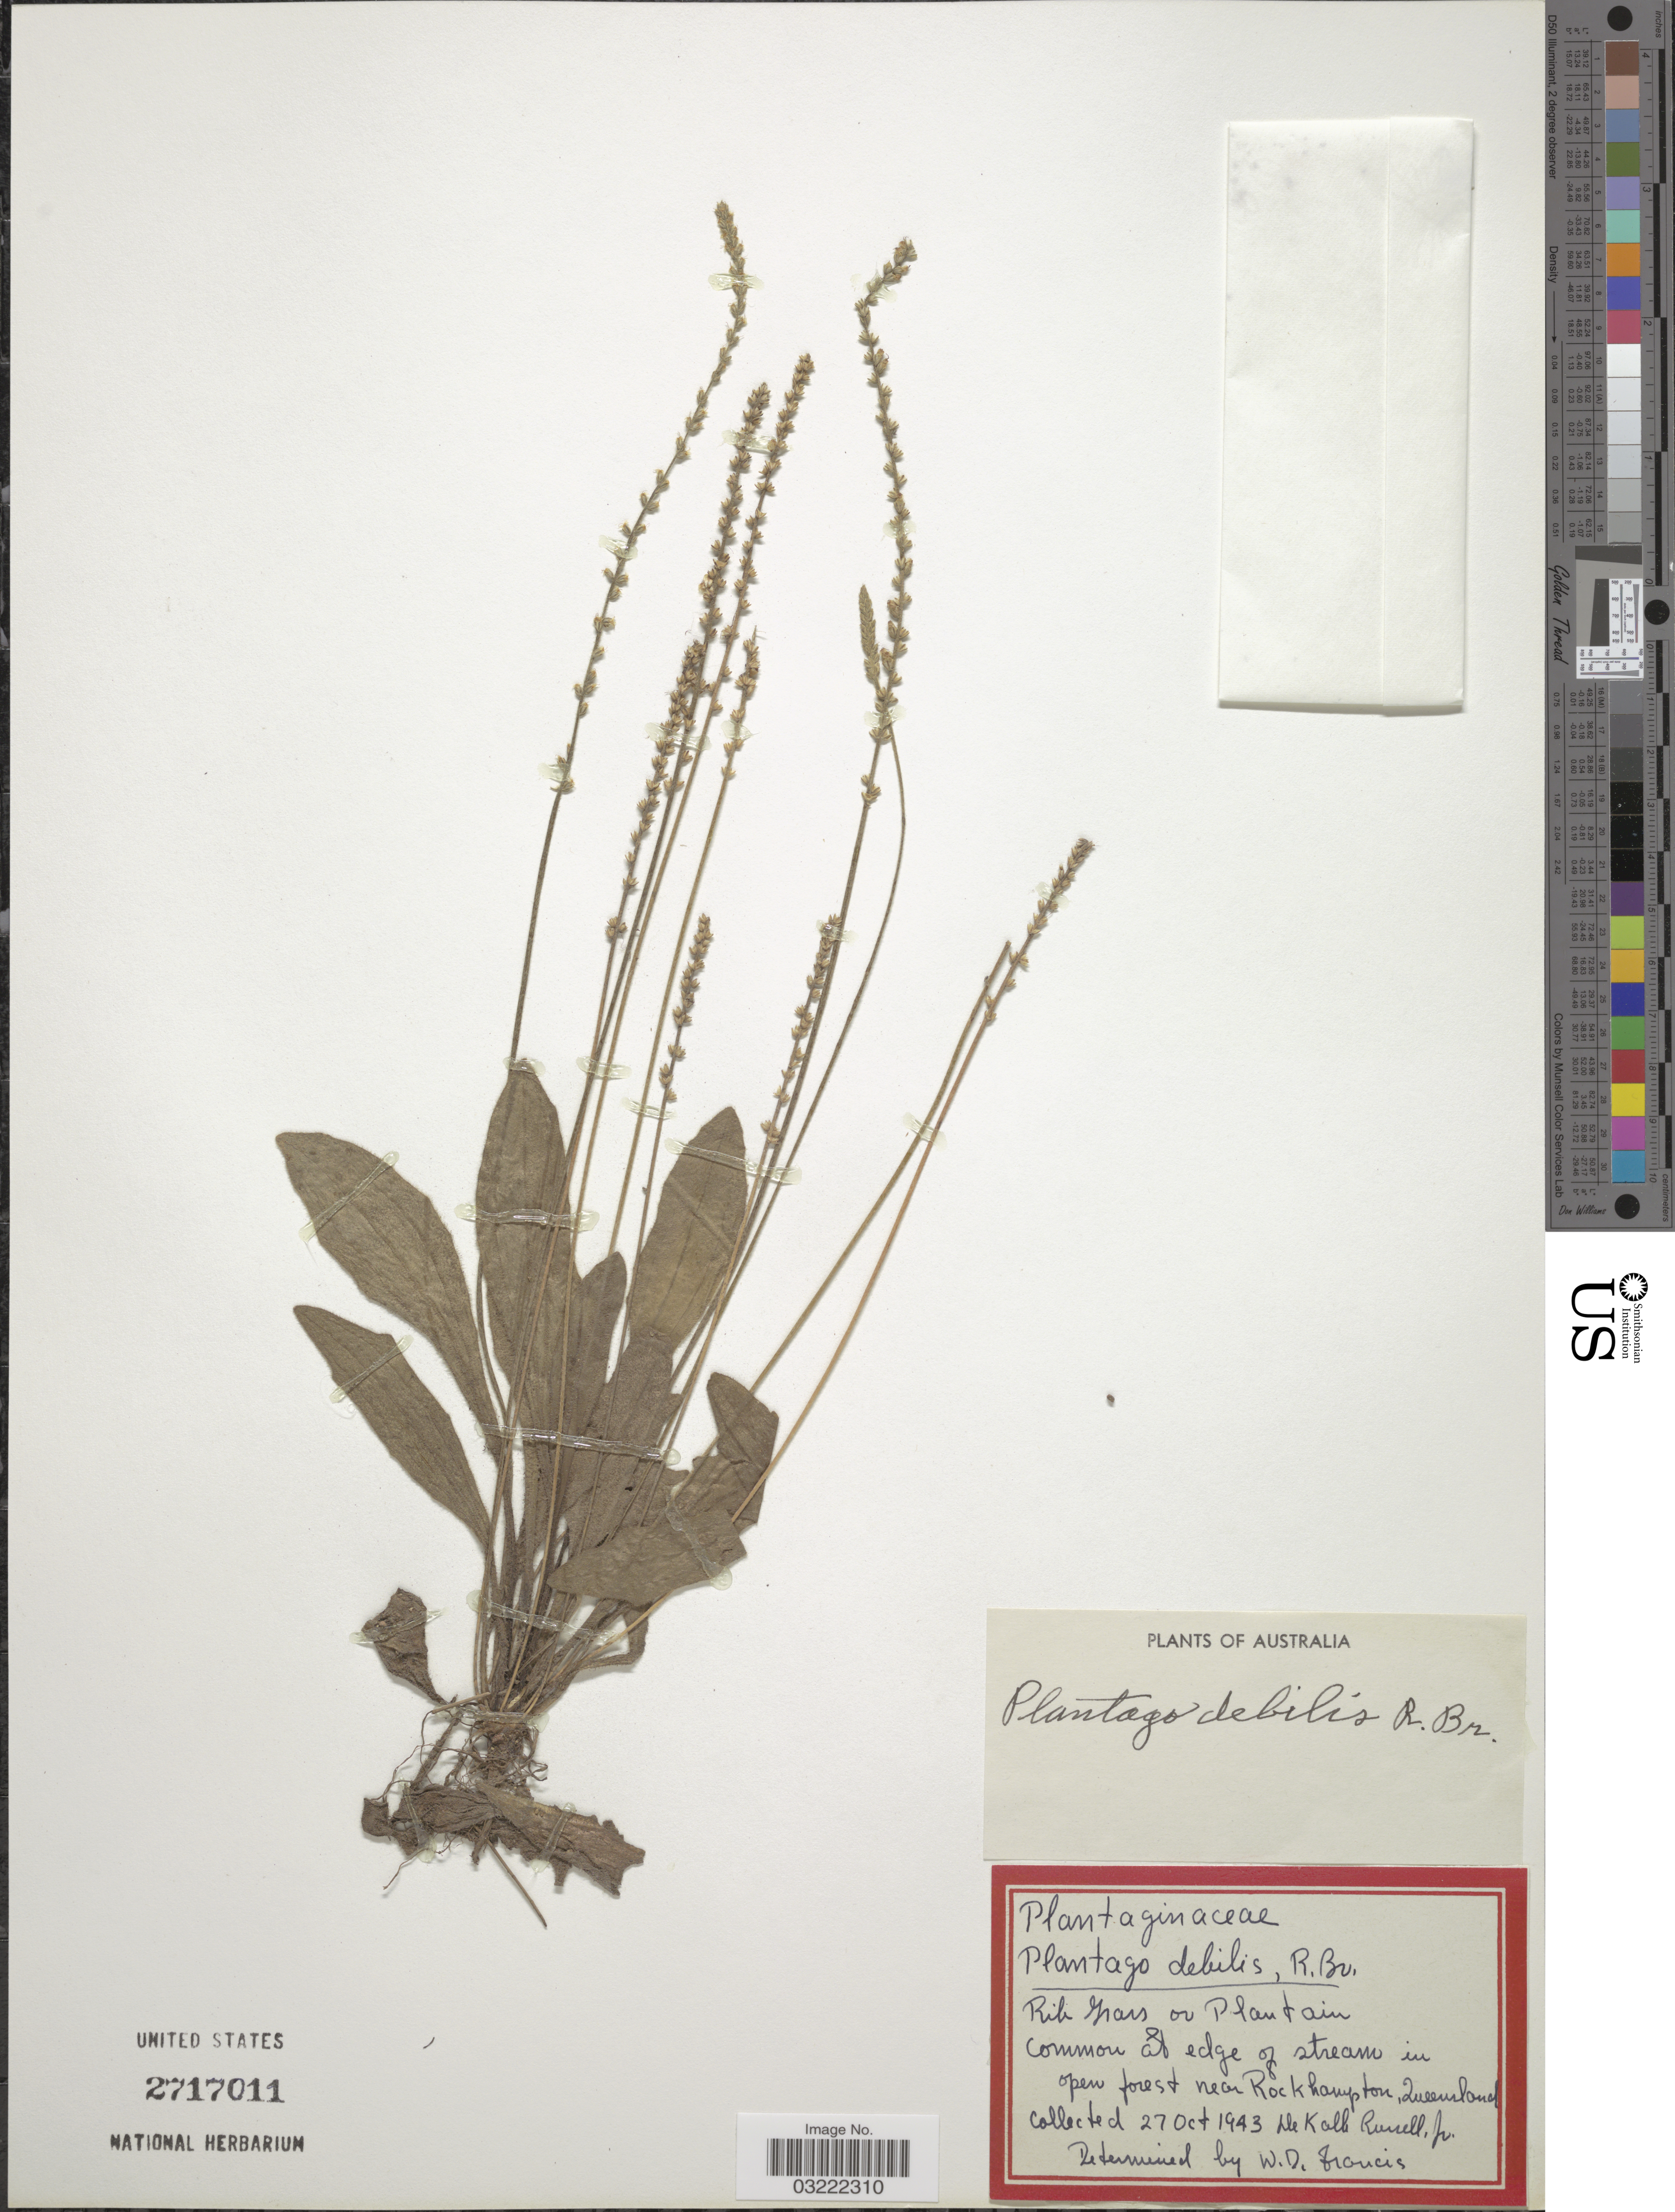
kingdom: Plantae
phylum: Tracheophyta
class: Magnoliopsida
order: Lamiales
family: Plantaginaceae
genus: Plantago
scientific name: Plantago debilis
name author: R. Br.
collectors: D. K. Russell Jr.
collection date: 1943-10-27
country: Australia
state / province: Queensland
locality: Common at edge of stream in open forest near Rockhampton.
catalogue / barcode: US 2717011